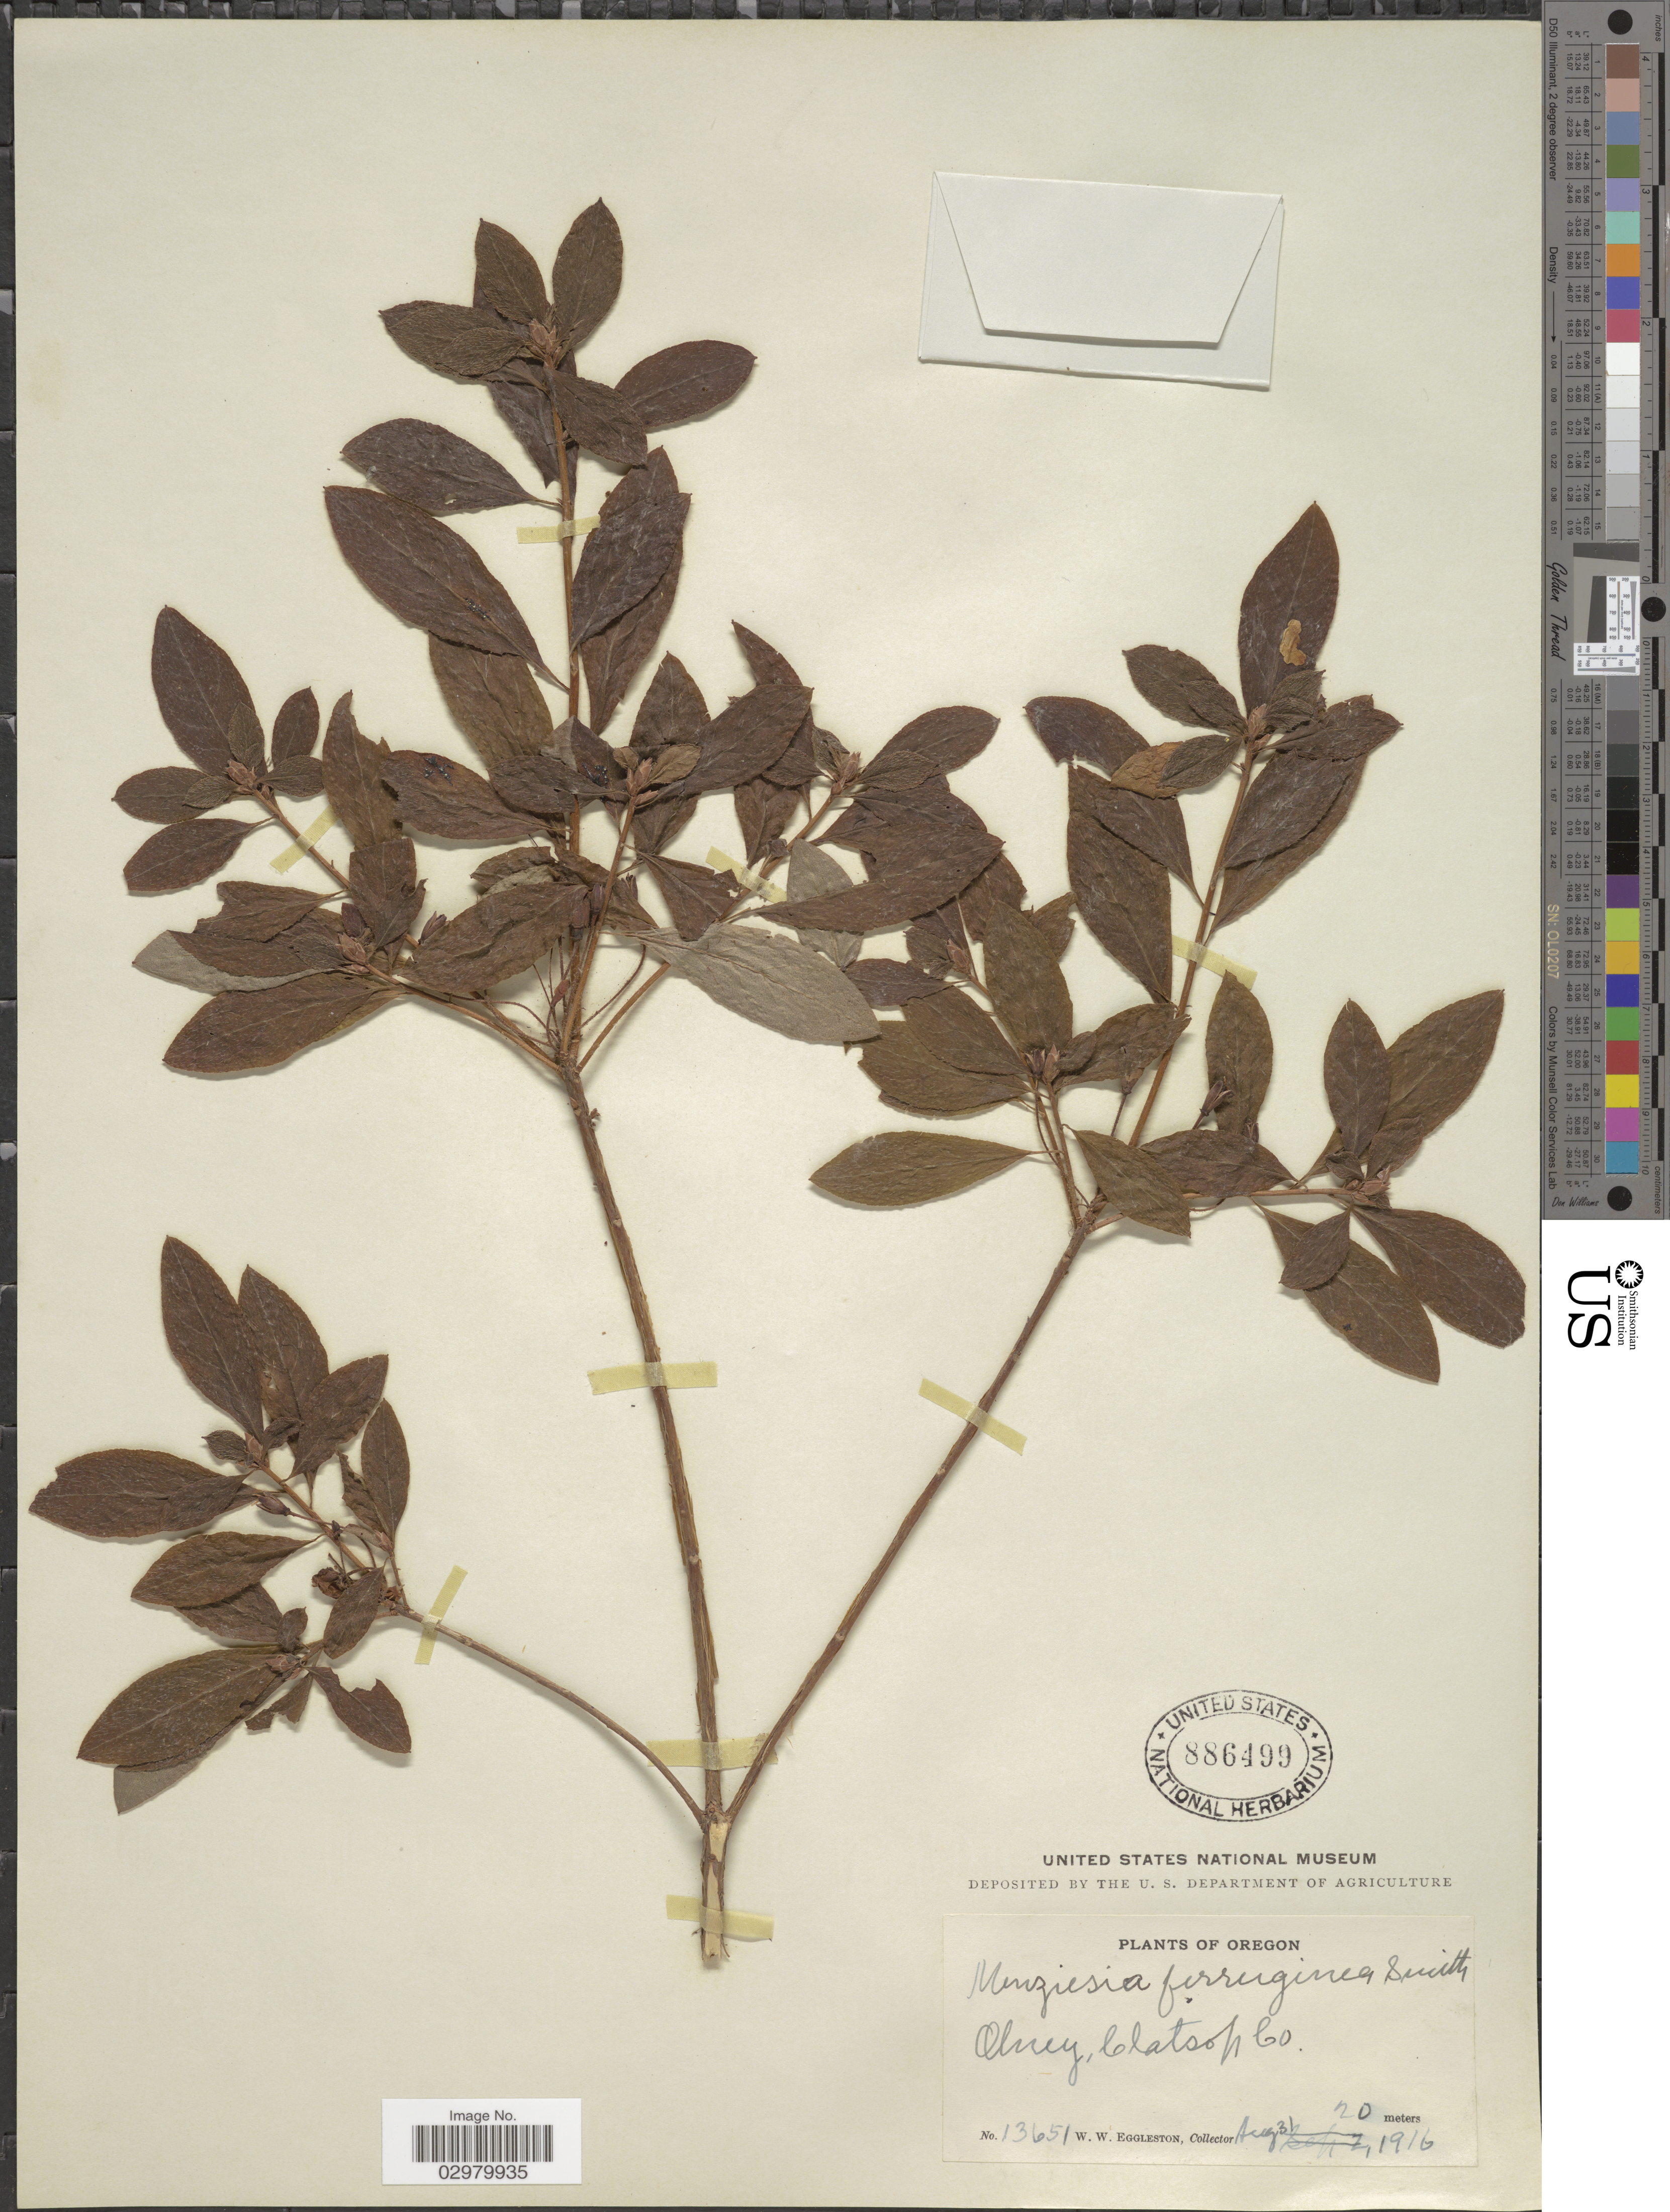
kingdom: Plantae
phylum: Tracheophyta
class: Magnoliopsida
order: Ericales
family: Ericaceae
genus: Menziesia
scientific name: Menziesia ferruginea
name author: Sm.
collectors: W. W. Eggleston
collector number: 13651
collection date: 1916-08-31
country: United States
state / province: Oregon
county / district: Clatsop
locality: Olney, Clatsop Co.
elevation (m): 20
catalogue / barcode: US 886499